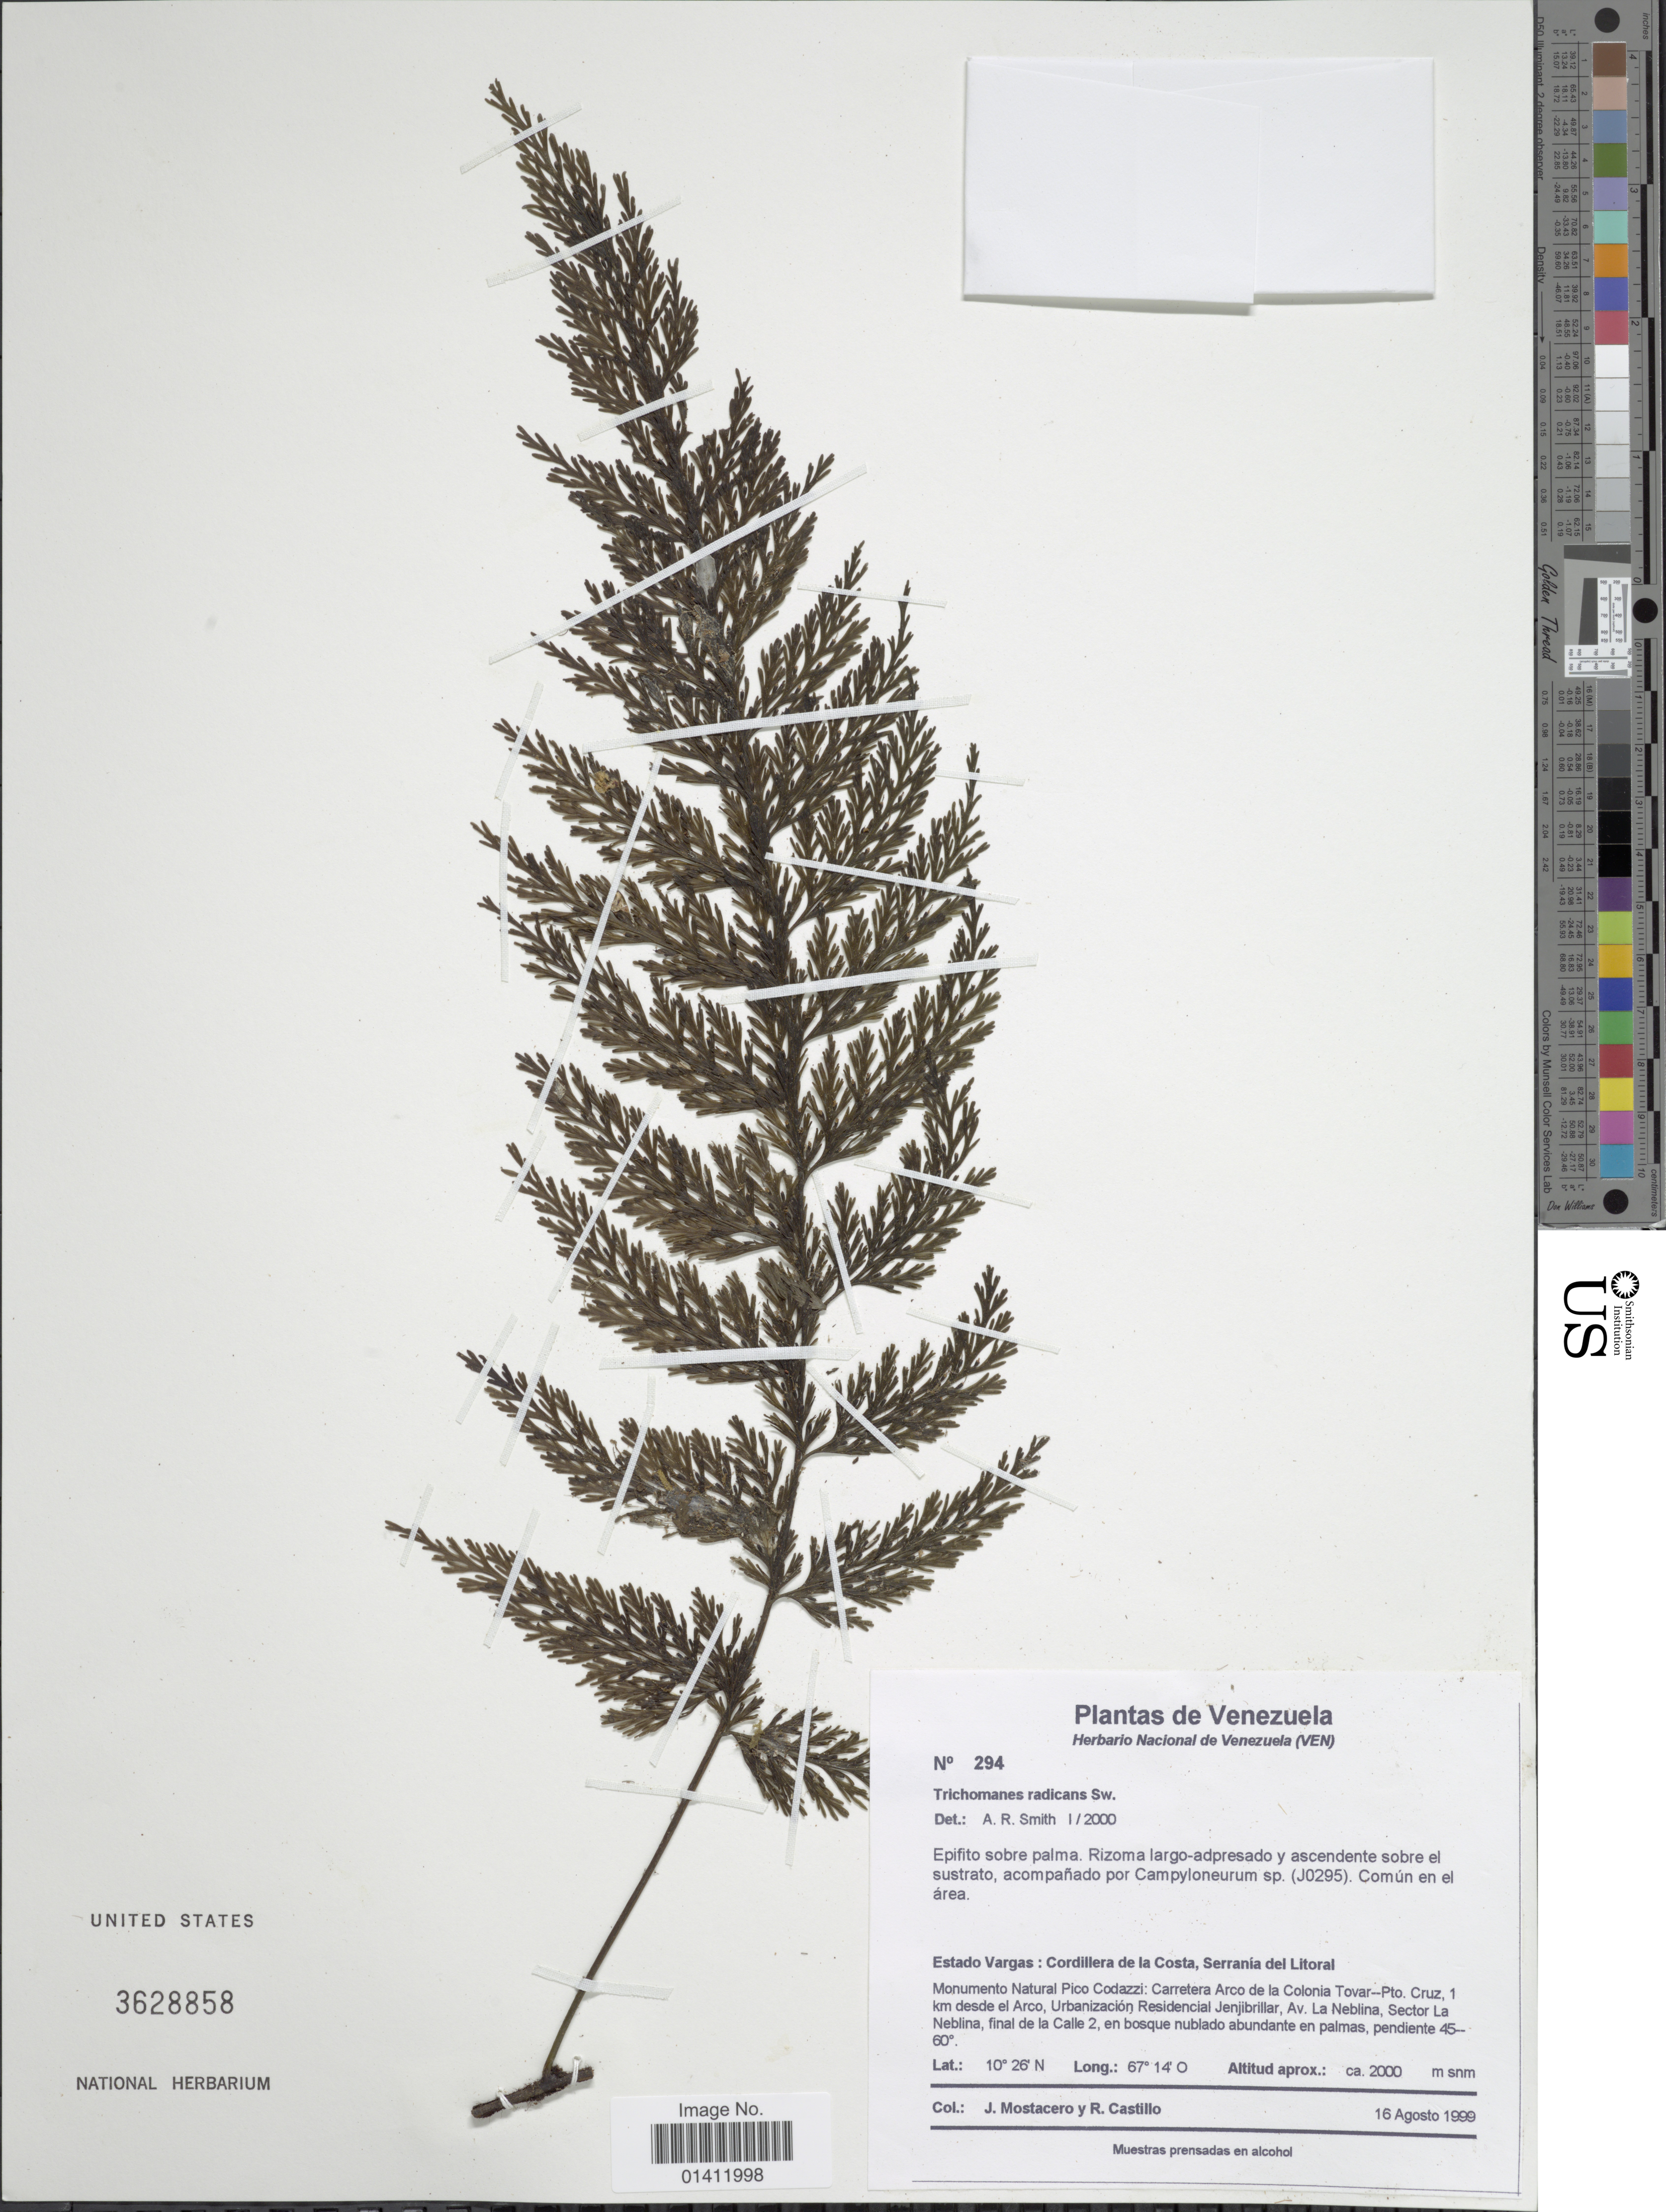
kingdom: Plantae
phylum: Tracheophyta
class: Polypodiopsida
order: Hymenophyllales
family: Hymenophyllaceae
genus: Vandenboschia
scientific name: Vandenboschia radicans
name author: (Sw.) Copel.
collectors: J. Mostacero & R. Castillo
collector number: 294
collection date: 1999-08-16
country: Venezuela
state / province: Vargas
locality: Estado Vargas: Cordillera de la Costa, Serrania del Litoral. Monumento Natural Pico Codazzi: Carretera Arco de la Colonia Tovar--Pto, Cruz, 1 km desde el Arco, Urbanizacion Residencial Jenjibrillar, Av. La Neblina, Sector La Neblina, final de la Calle 2.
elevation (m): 2000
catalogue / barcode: US 3628858